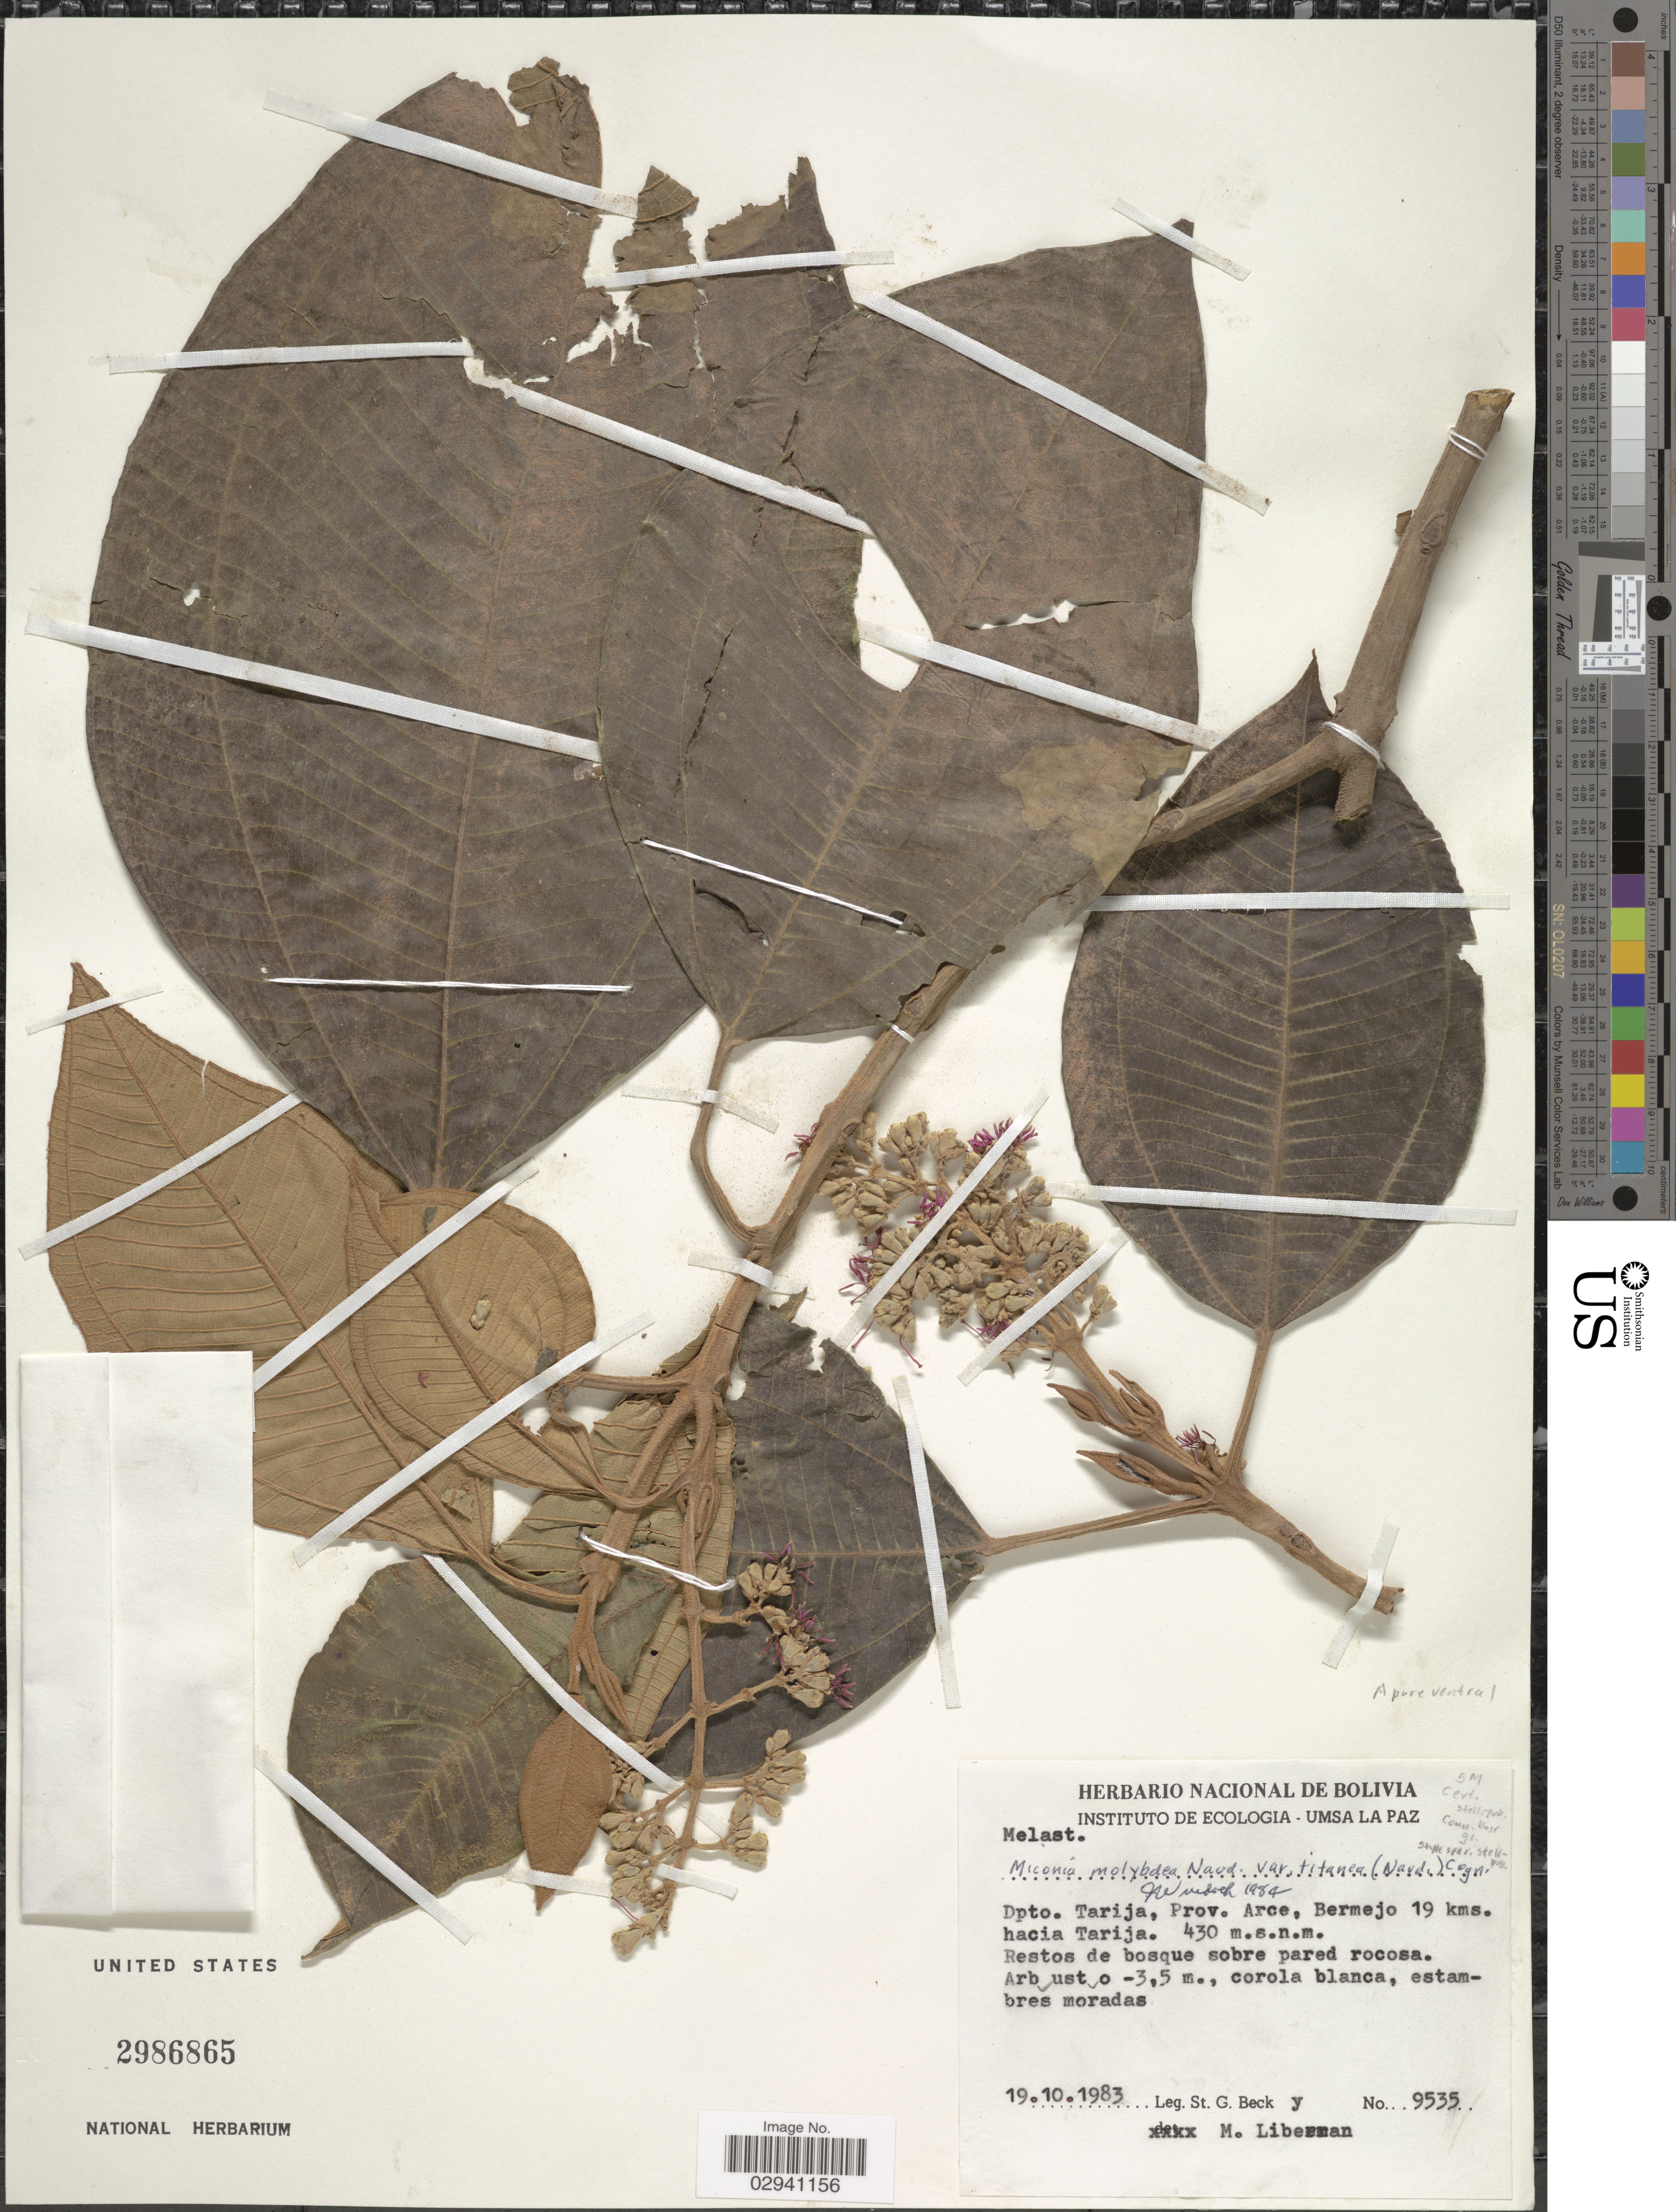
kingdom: Plantae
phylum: Tracheophyta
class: Magnoliopsida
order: Myrtales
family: Melastomataceae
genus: Miconia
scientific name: Miconia molybdea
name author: Naudin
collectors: S. Beck & M. Liberman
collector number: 9535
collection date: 1983-10-19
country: Bolivia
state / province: Tarija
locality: Dpto. Tarija, Prov. Arce, Bermejo 19 kms. hacia Tarija.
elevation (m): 430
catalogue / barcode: US 2986865